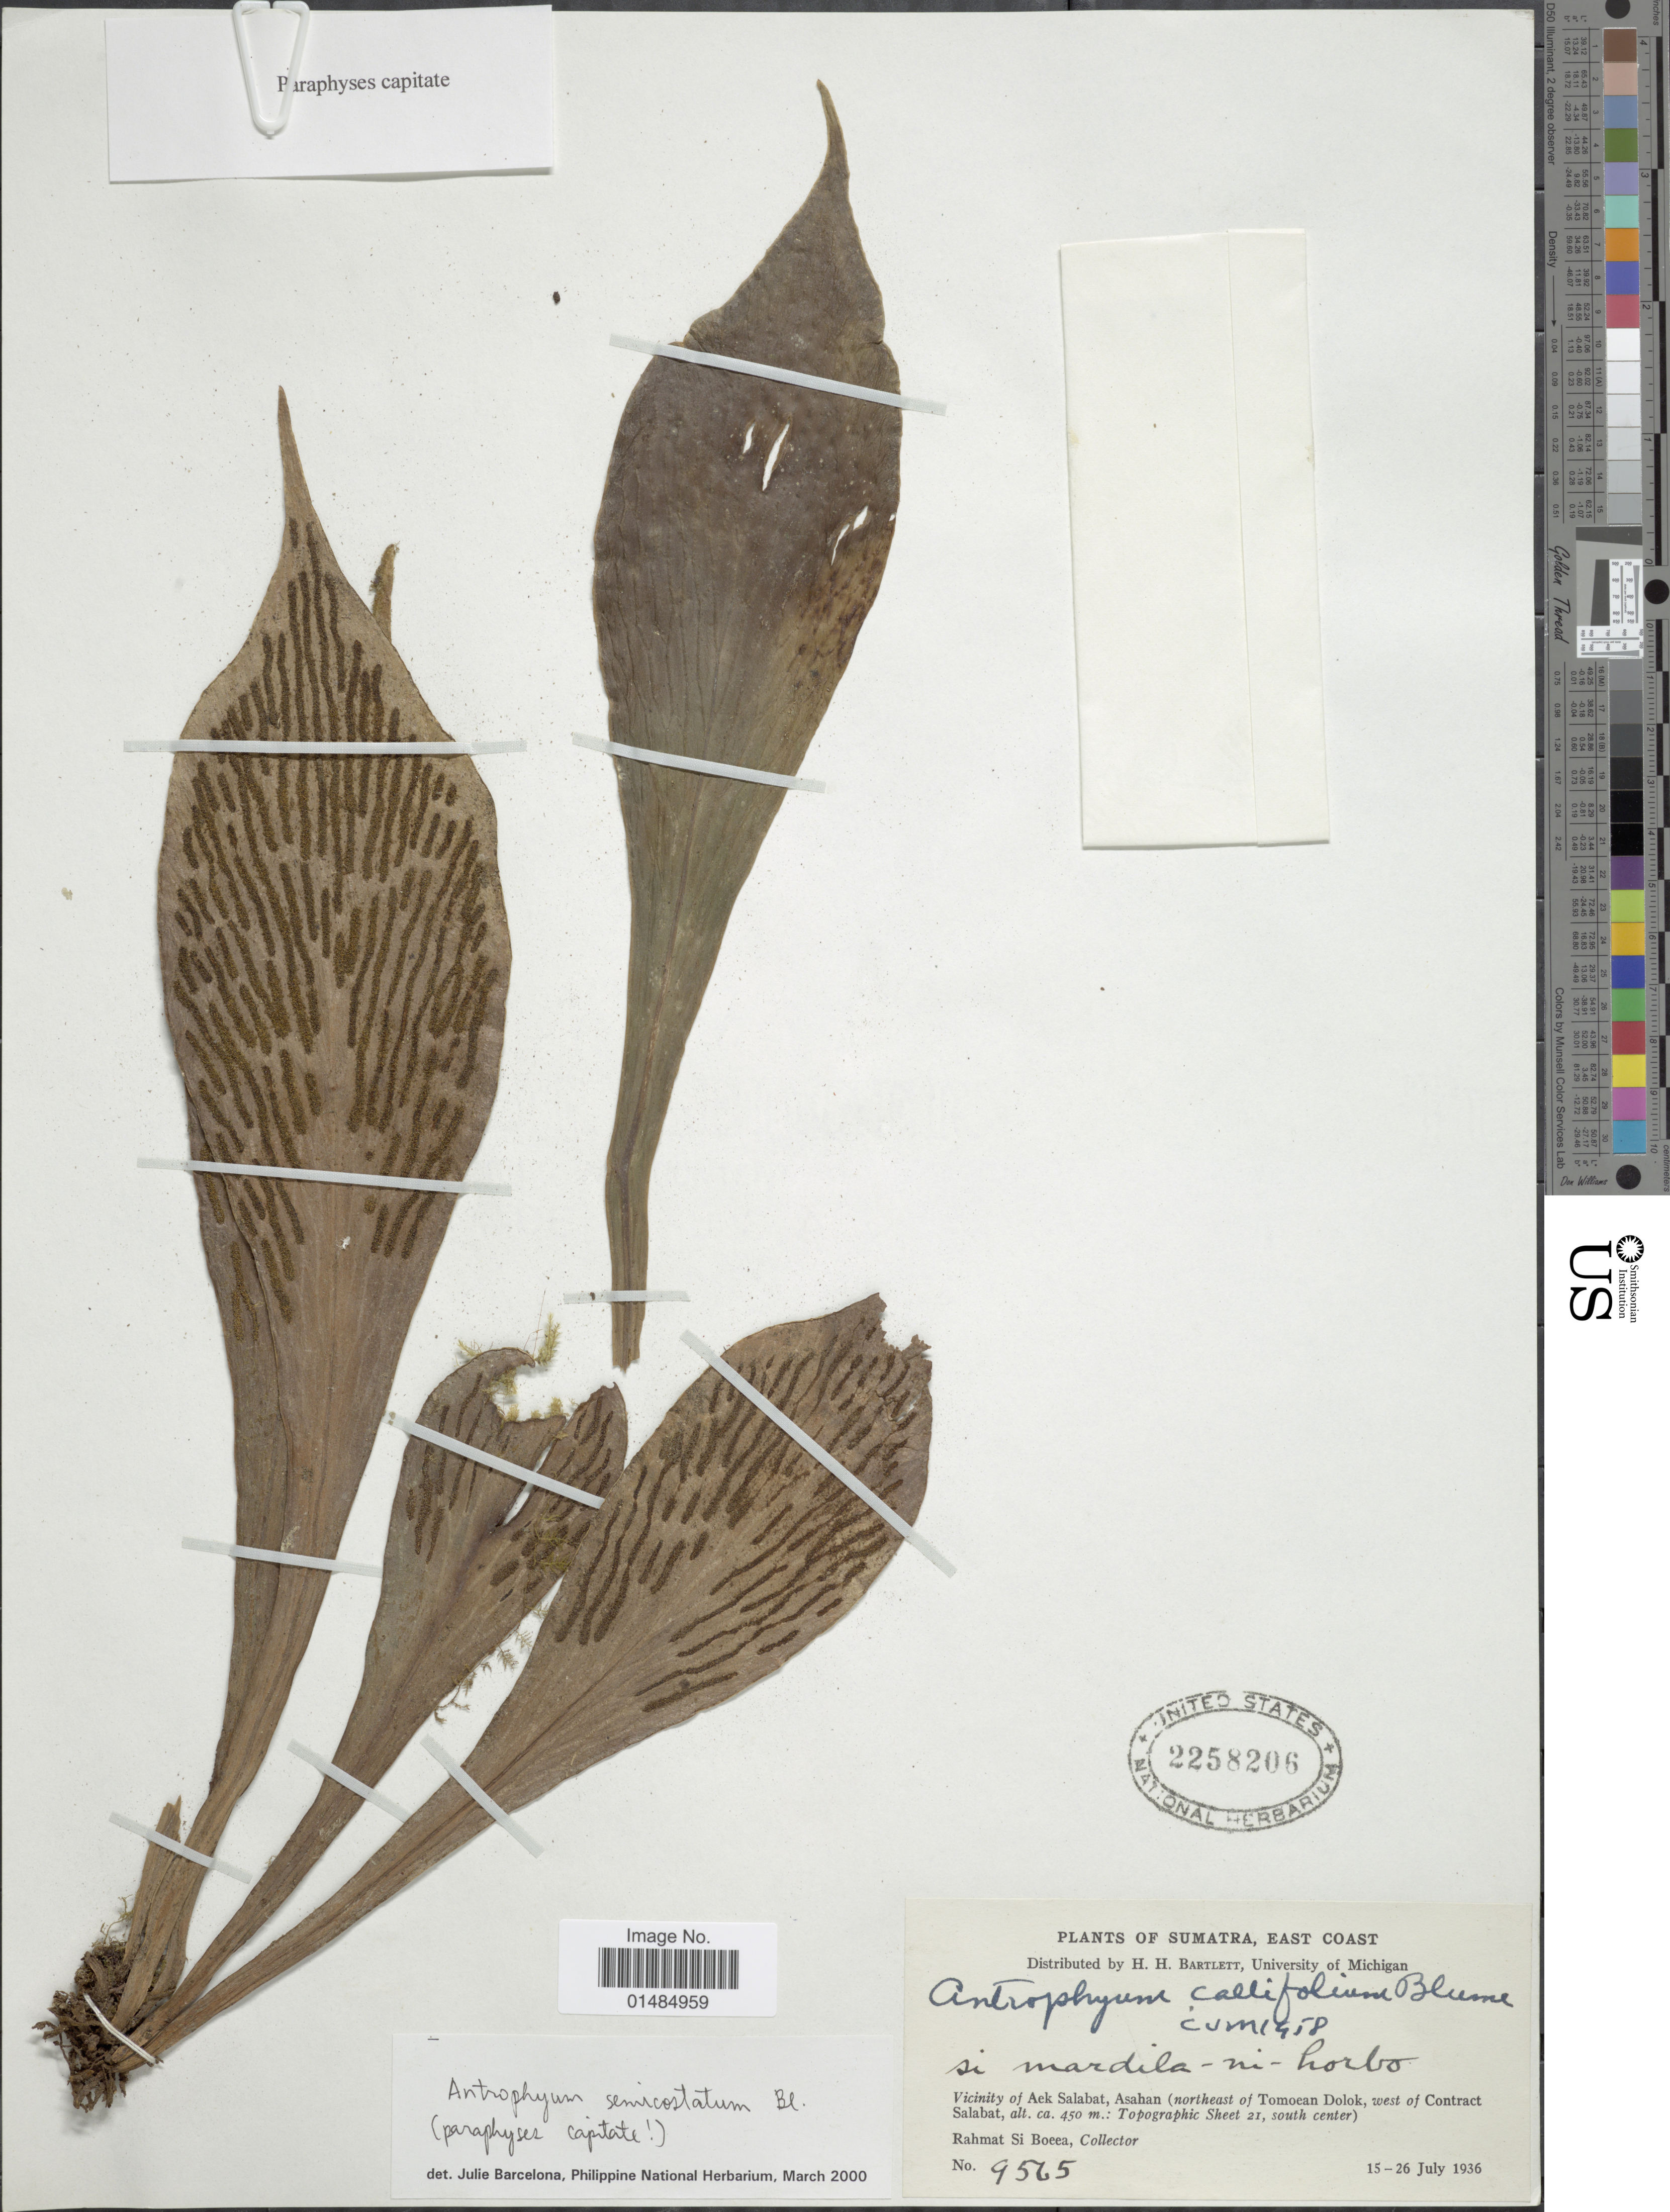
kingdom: Plantae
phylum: Tracheophyta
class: Polypodiopsida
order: Polypodiales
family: Pteridaceae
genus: Antrophyum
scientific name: Antrophyum semicostatum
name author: Blume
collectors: Rahmat Si Boeea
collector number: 9565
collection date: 1936-07-15/1936-07-26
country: Indonesia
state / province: Sumatra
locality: Sumatra, East Coast. Vicinity of Aek Salabat, Asahan (northeast of Tomoean Dolok, west of Contract Salabat, Topographic sheet 21, south center)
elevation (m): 450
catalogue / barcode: US 2258206